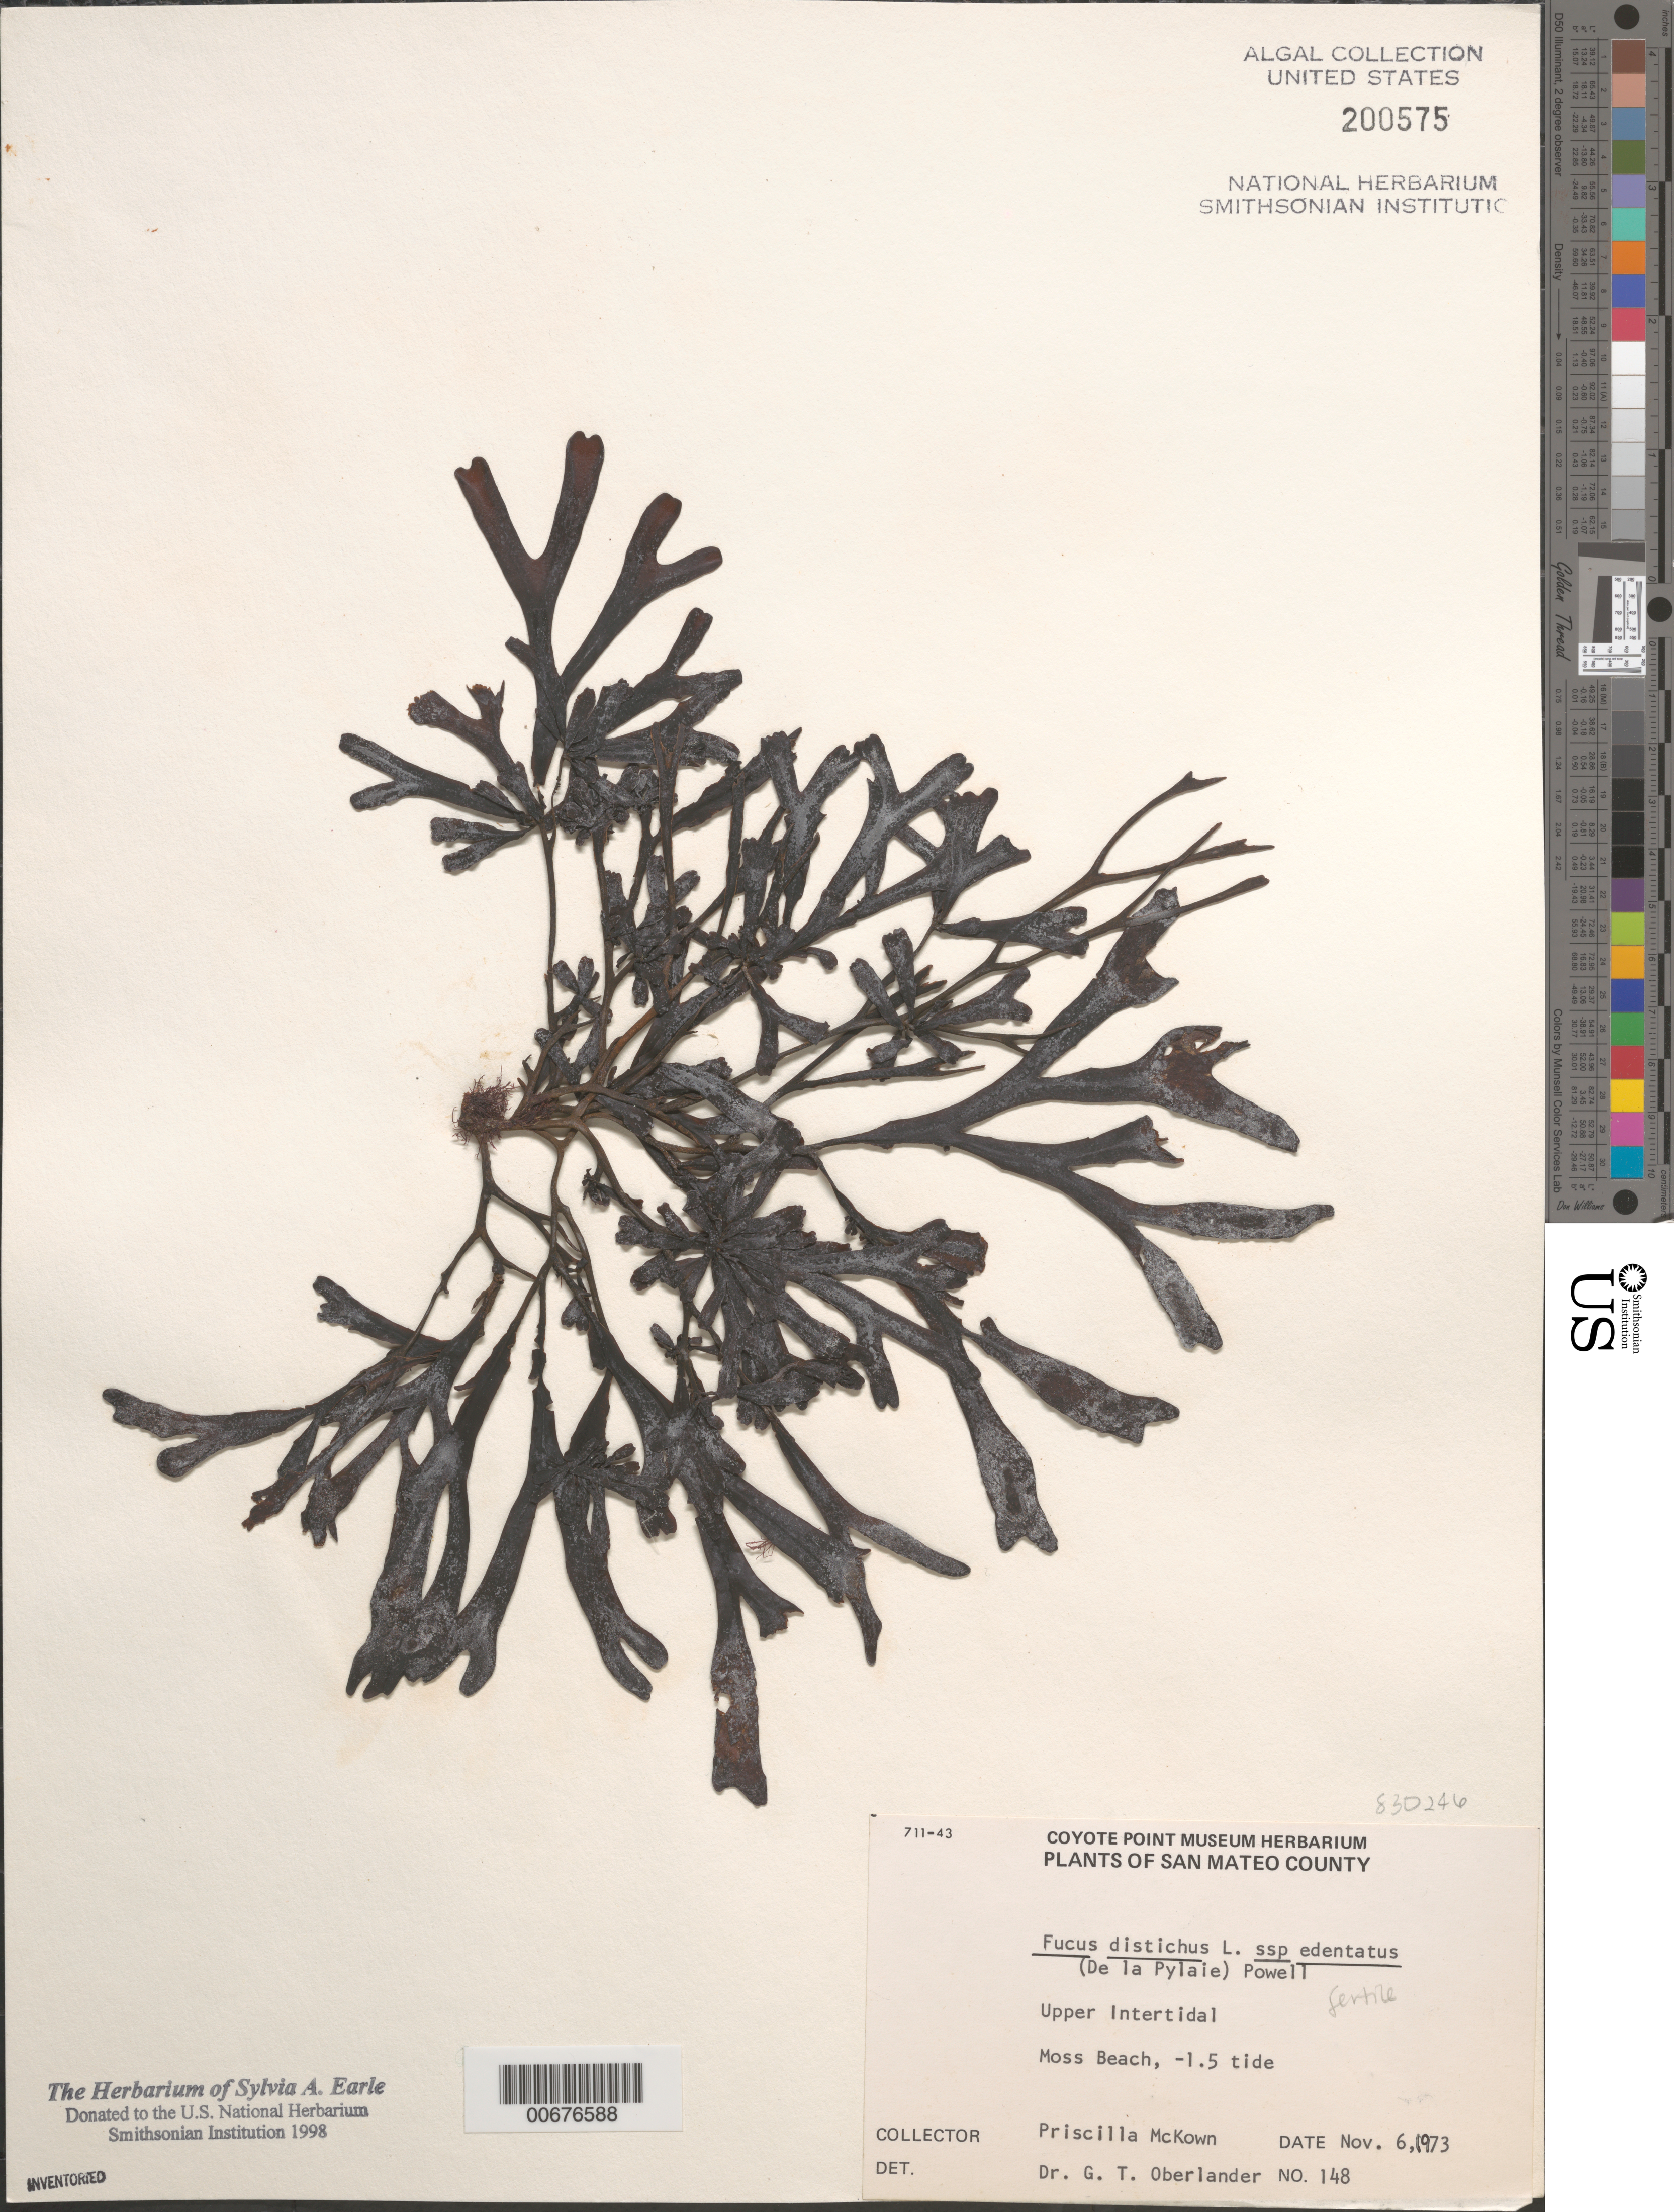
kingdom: Chromista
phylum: Ochrophyta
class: Phaeophyceae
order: Fucales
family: Fucaceae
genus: Fucus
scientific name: Fucus distichus subsp. edentatus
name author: (Bach. Pyl.) H.T. Powell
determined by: Oberlander, G. T.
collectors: P. McKown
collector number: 148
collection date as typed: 06 Nov 1973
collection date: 1973-11-06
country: United States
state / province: California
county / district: San Mateo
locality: Moss Beach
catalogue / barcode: US 200575